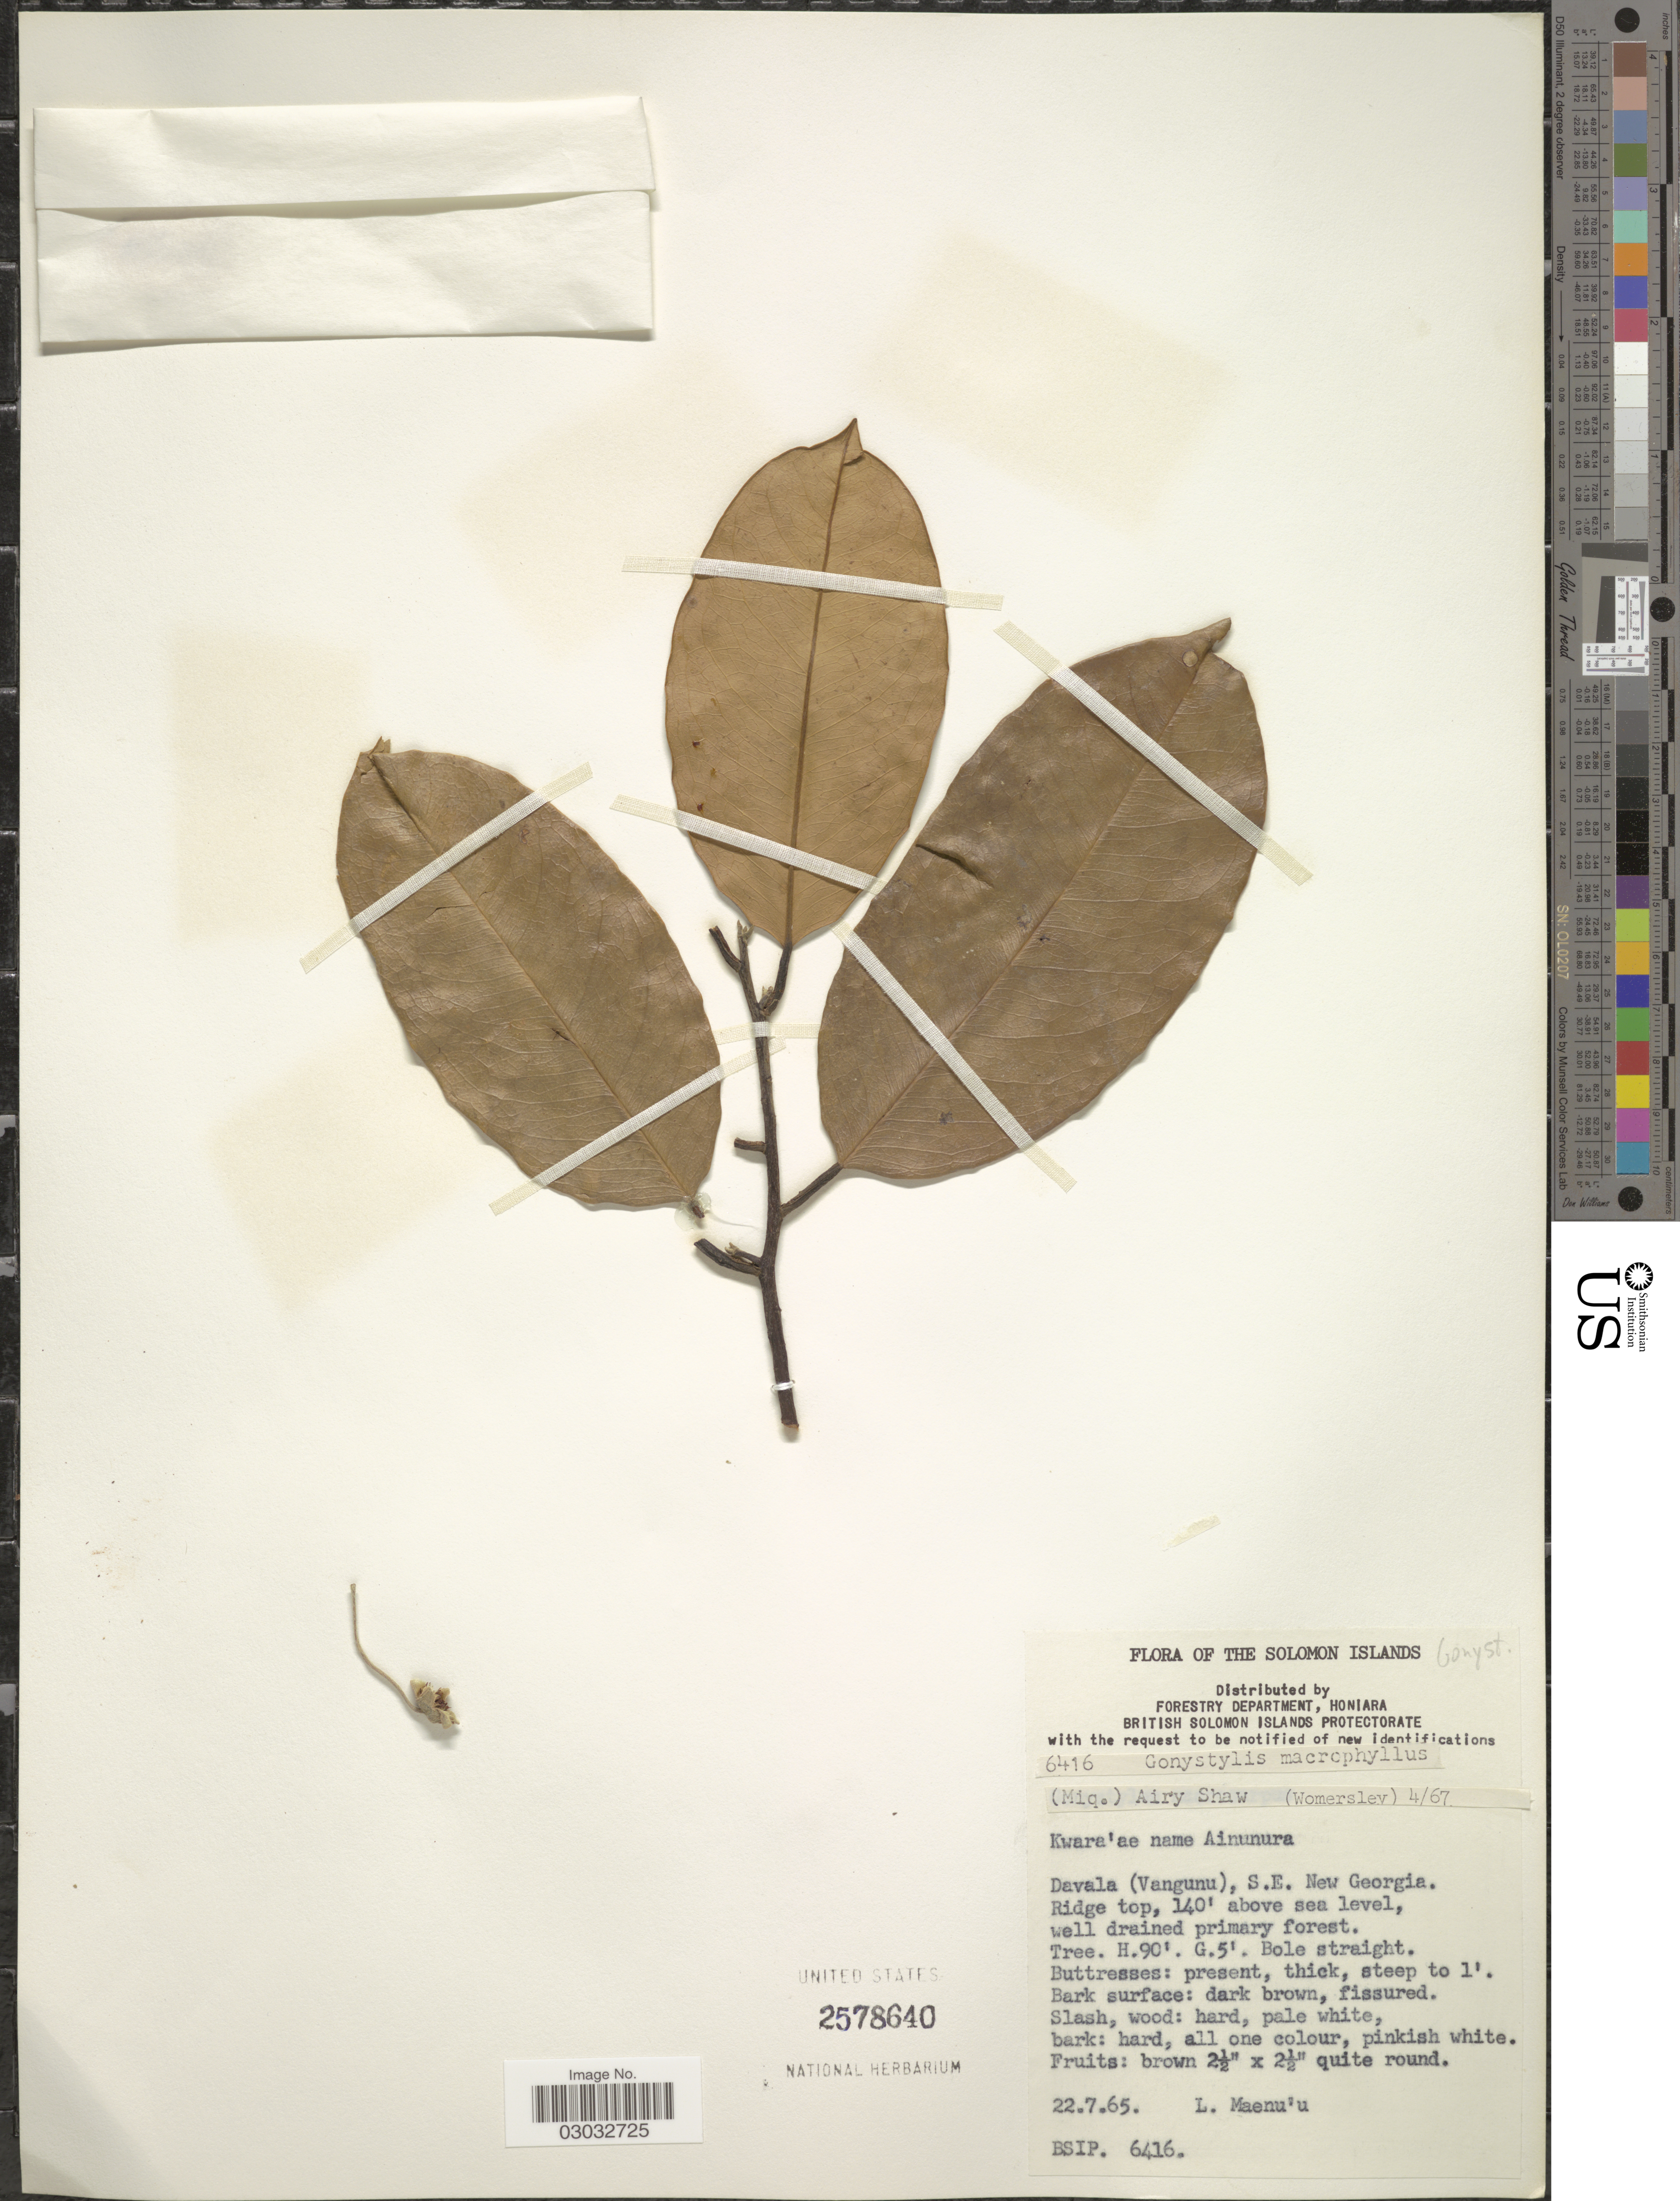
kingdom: Plantae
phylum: Tracheophyta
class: Magnoliopsida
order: Malvales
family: Thymelaeaceae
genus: Gonystylus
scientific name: Gonystylus macrophyllus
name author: (Miq.) Airy Shaw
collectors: L. Maenu'u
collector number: BSIP 6416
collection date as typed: Transcribed d/m/y: 22/7/65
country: Solomon Islands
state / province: Solomon Islands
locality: Davala (Vangunu), S.E. New Georgia. Ridge top.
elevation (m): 43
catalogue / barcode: US 2578640